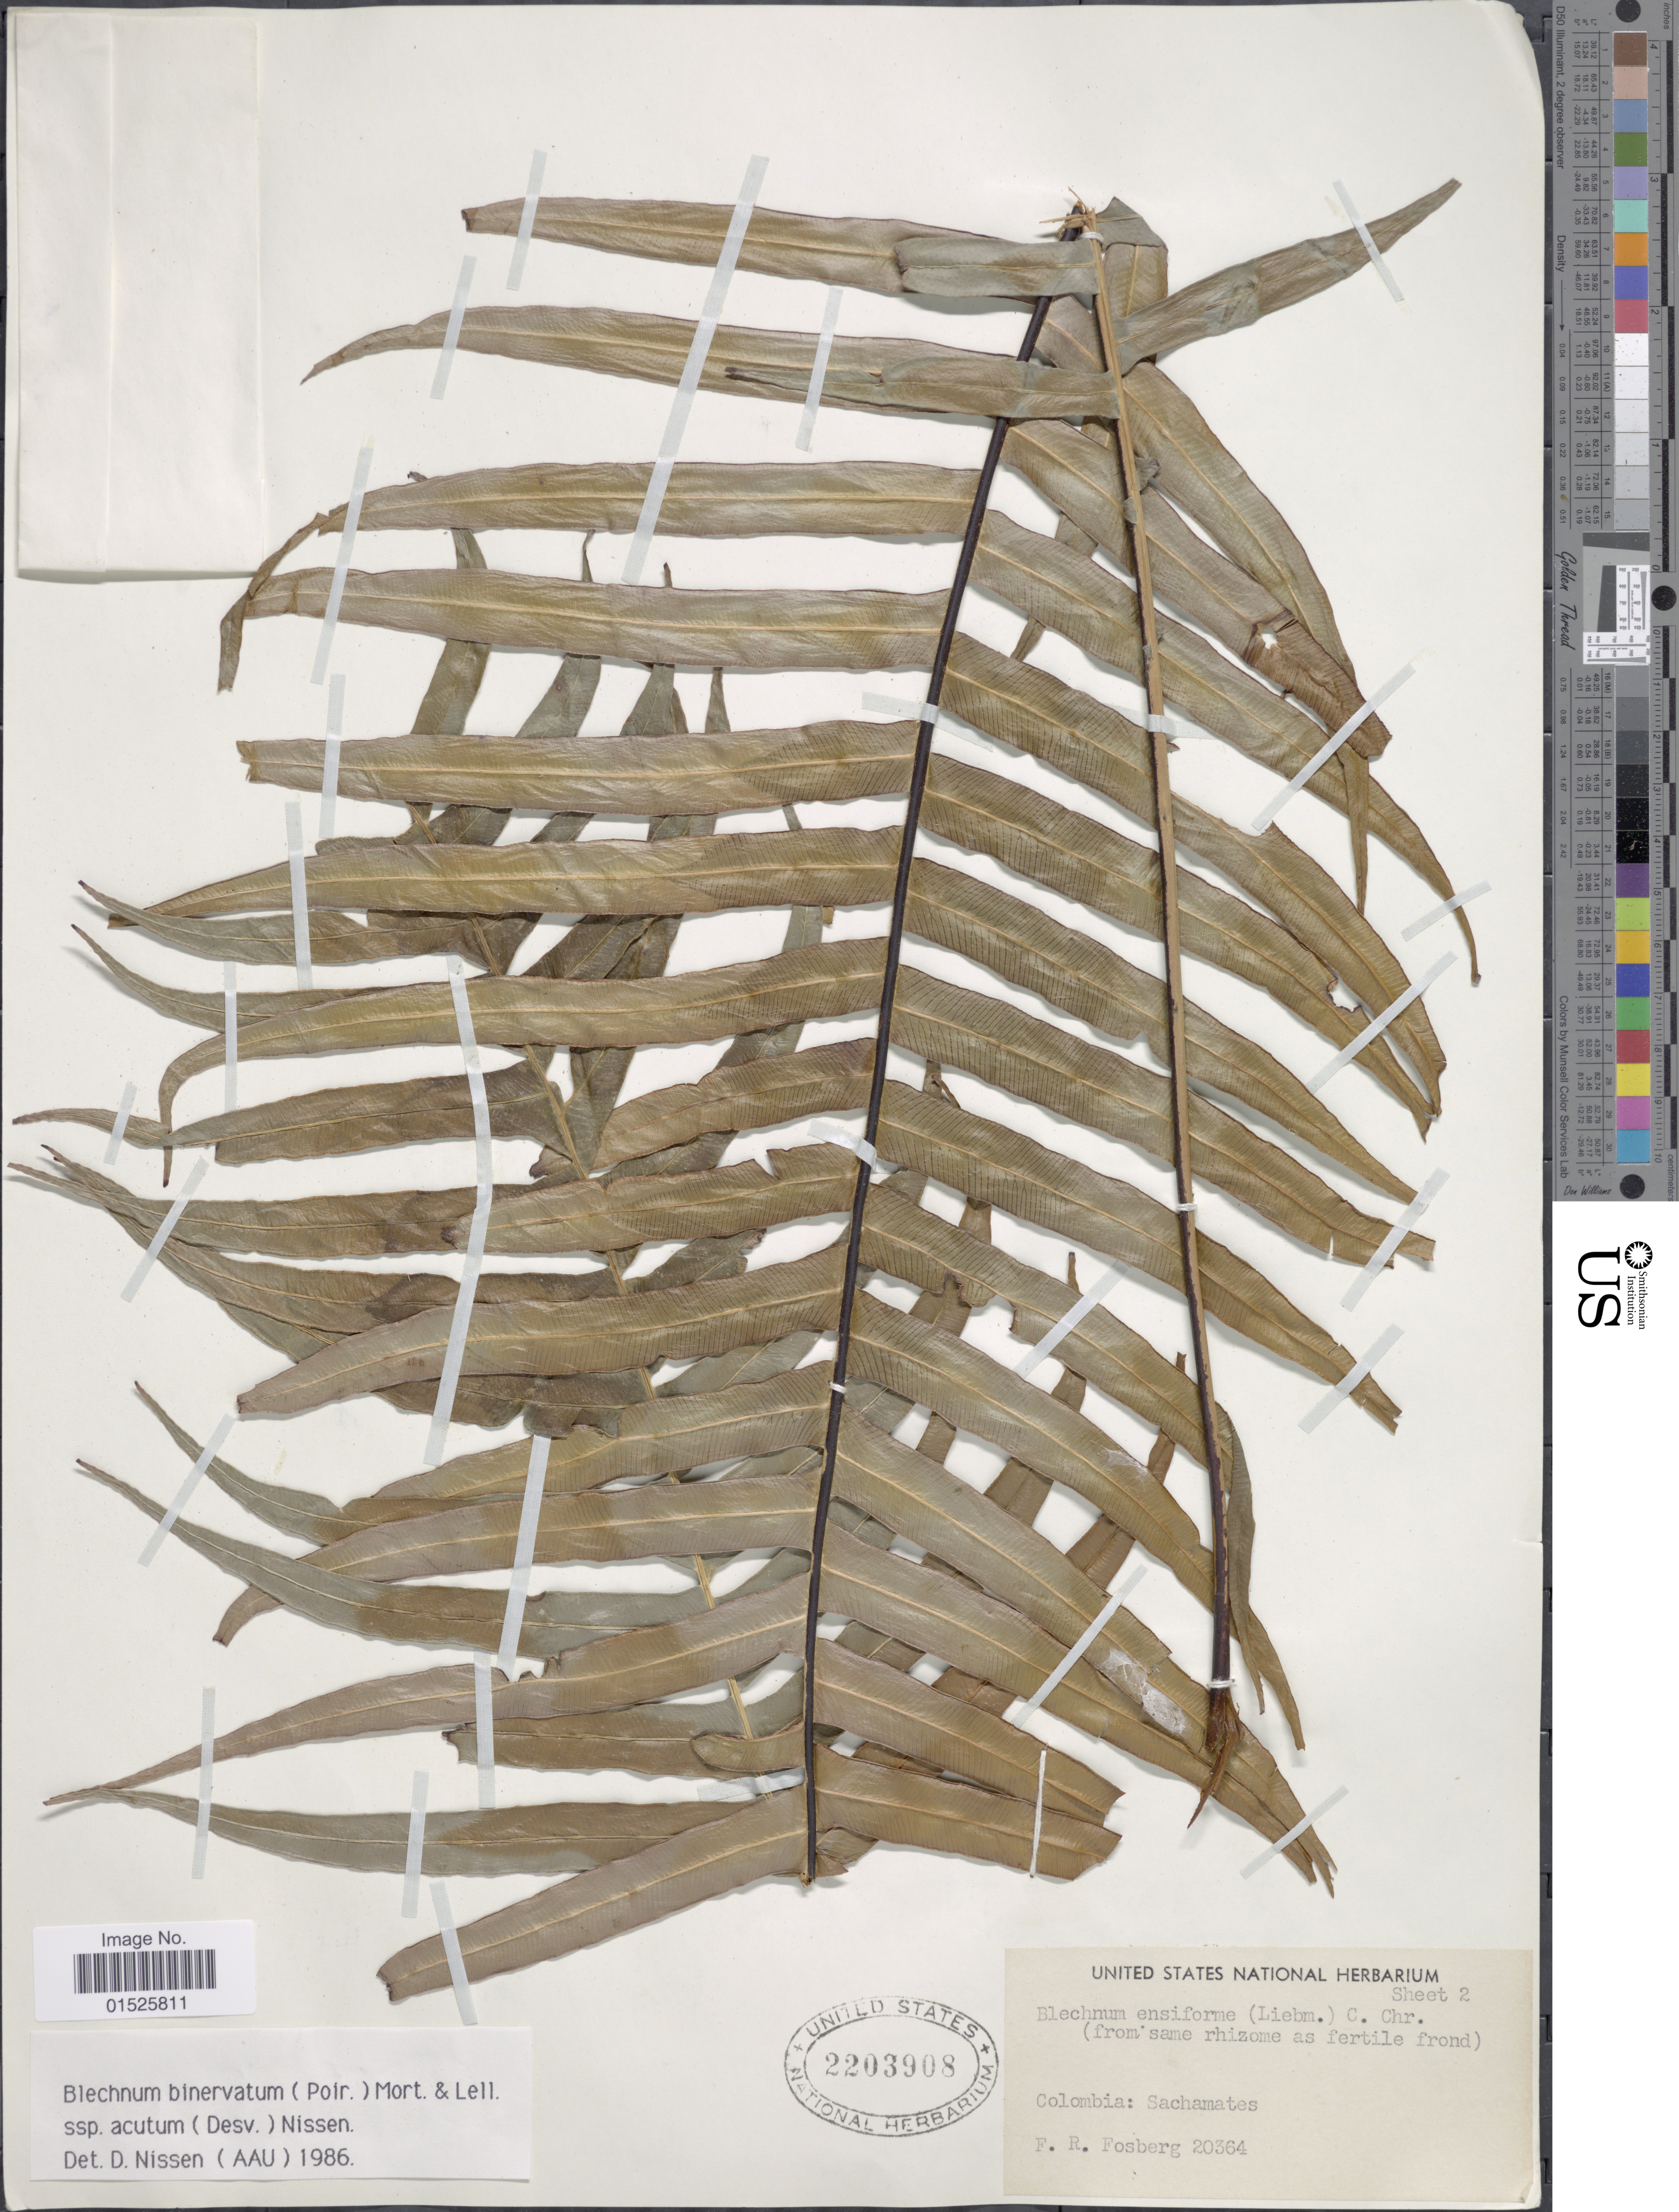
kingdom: Plantae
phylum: Tracheophyta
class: Polypodiopsida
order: Polypodiales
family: Blechnaceae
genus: Blechnum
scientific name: Blechnum ensiforme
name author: (Liebm.) C. Chr.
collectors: F. R. Fosberg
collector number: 20364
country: Colombia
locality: Sachamates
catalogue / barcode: US 2203908